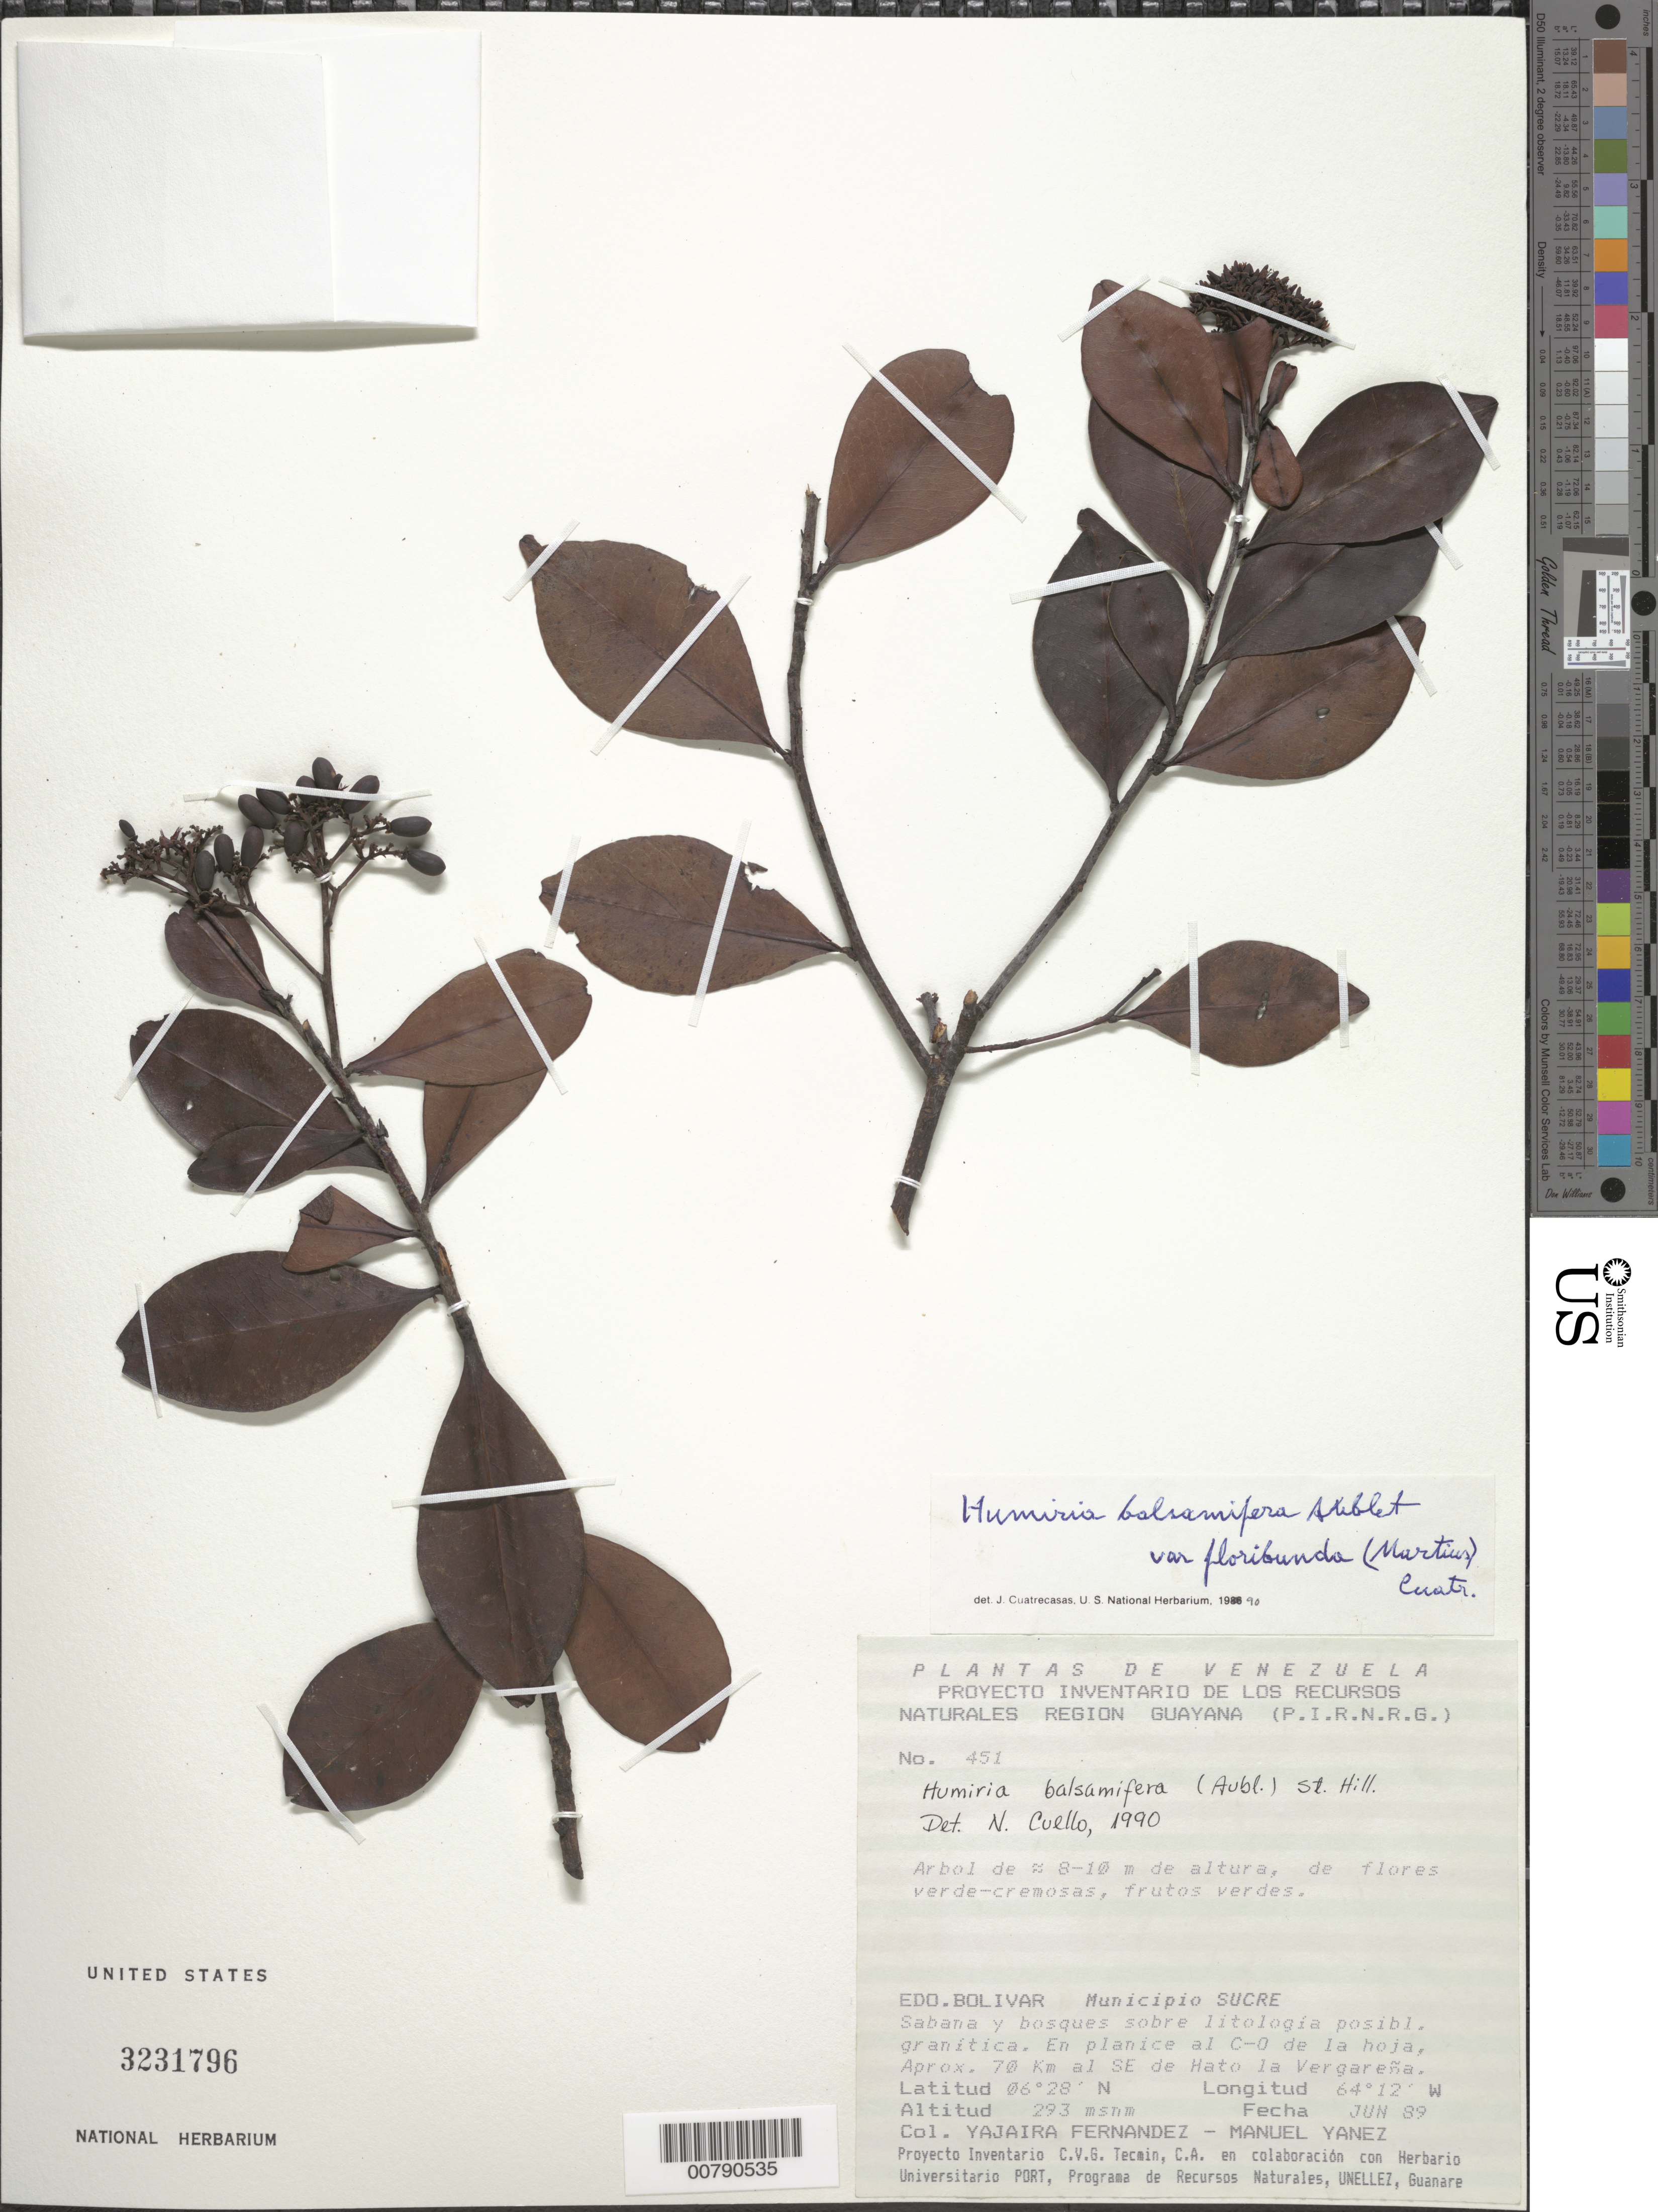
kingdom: Plantae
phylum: Tracheophyta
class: Magnoliopsida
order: Malpighiales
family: Humiriaceae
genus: Humiria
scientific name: Humiria balsamifera var. floribunda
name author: (Mart.) Cuatrec.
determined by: Cuatrecasas, J.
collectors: Y. Fernandez & M. Yanez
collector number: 451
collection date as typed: Jun-89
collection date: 1989-06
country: Venezuela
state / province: Bolívar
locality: Mun. Sucre, 70 km al SE de Hato la Vergareña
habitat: Sabana y bosques sobre litología posibl. Granítica; en planicie al C-O de la hoja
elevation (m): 293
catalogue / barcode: US 3231796